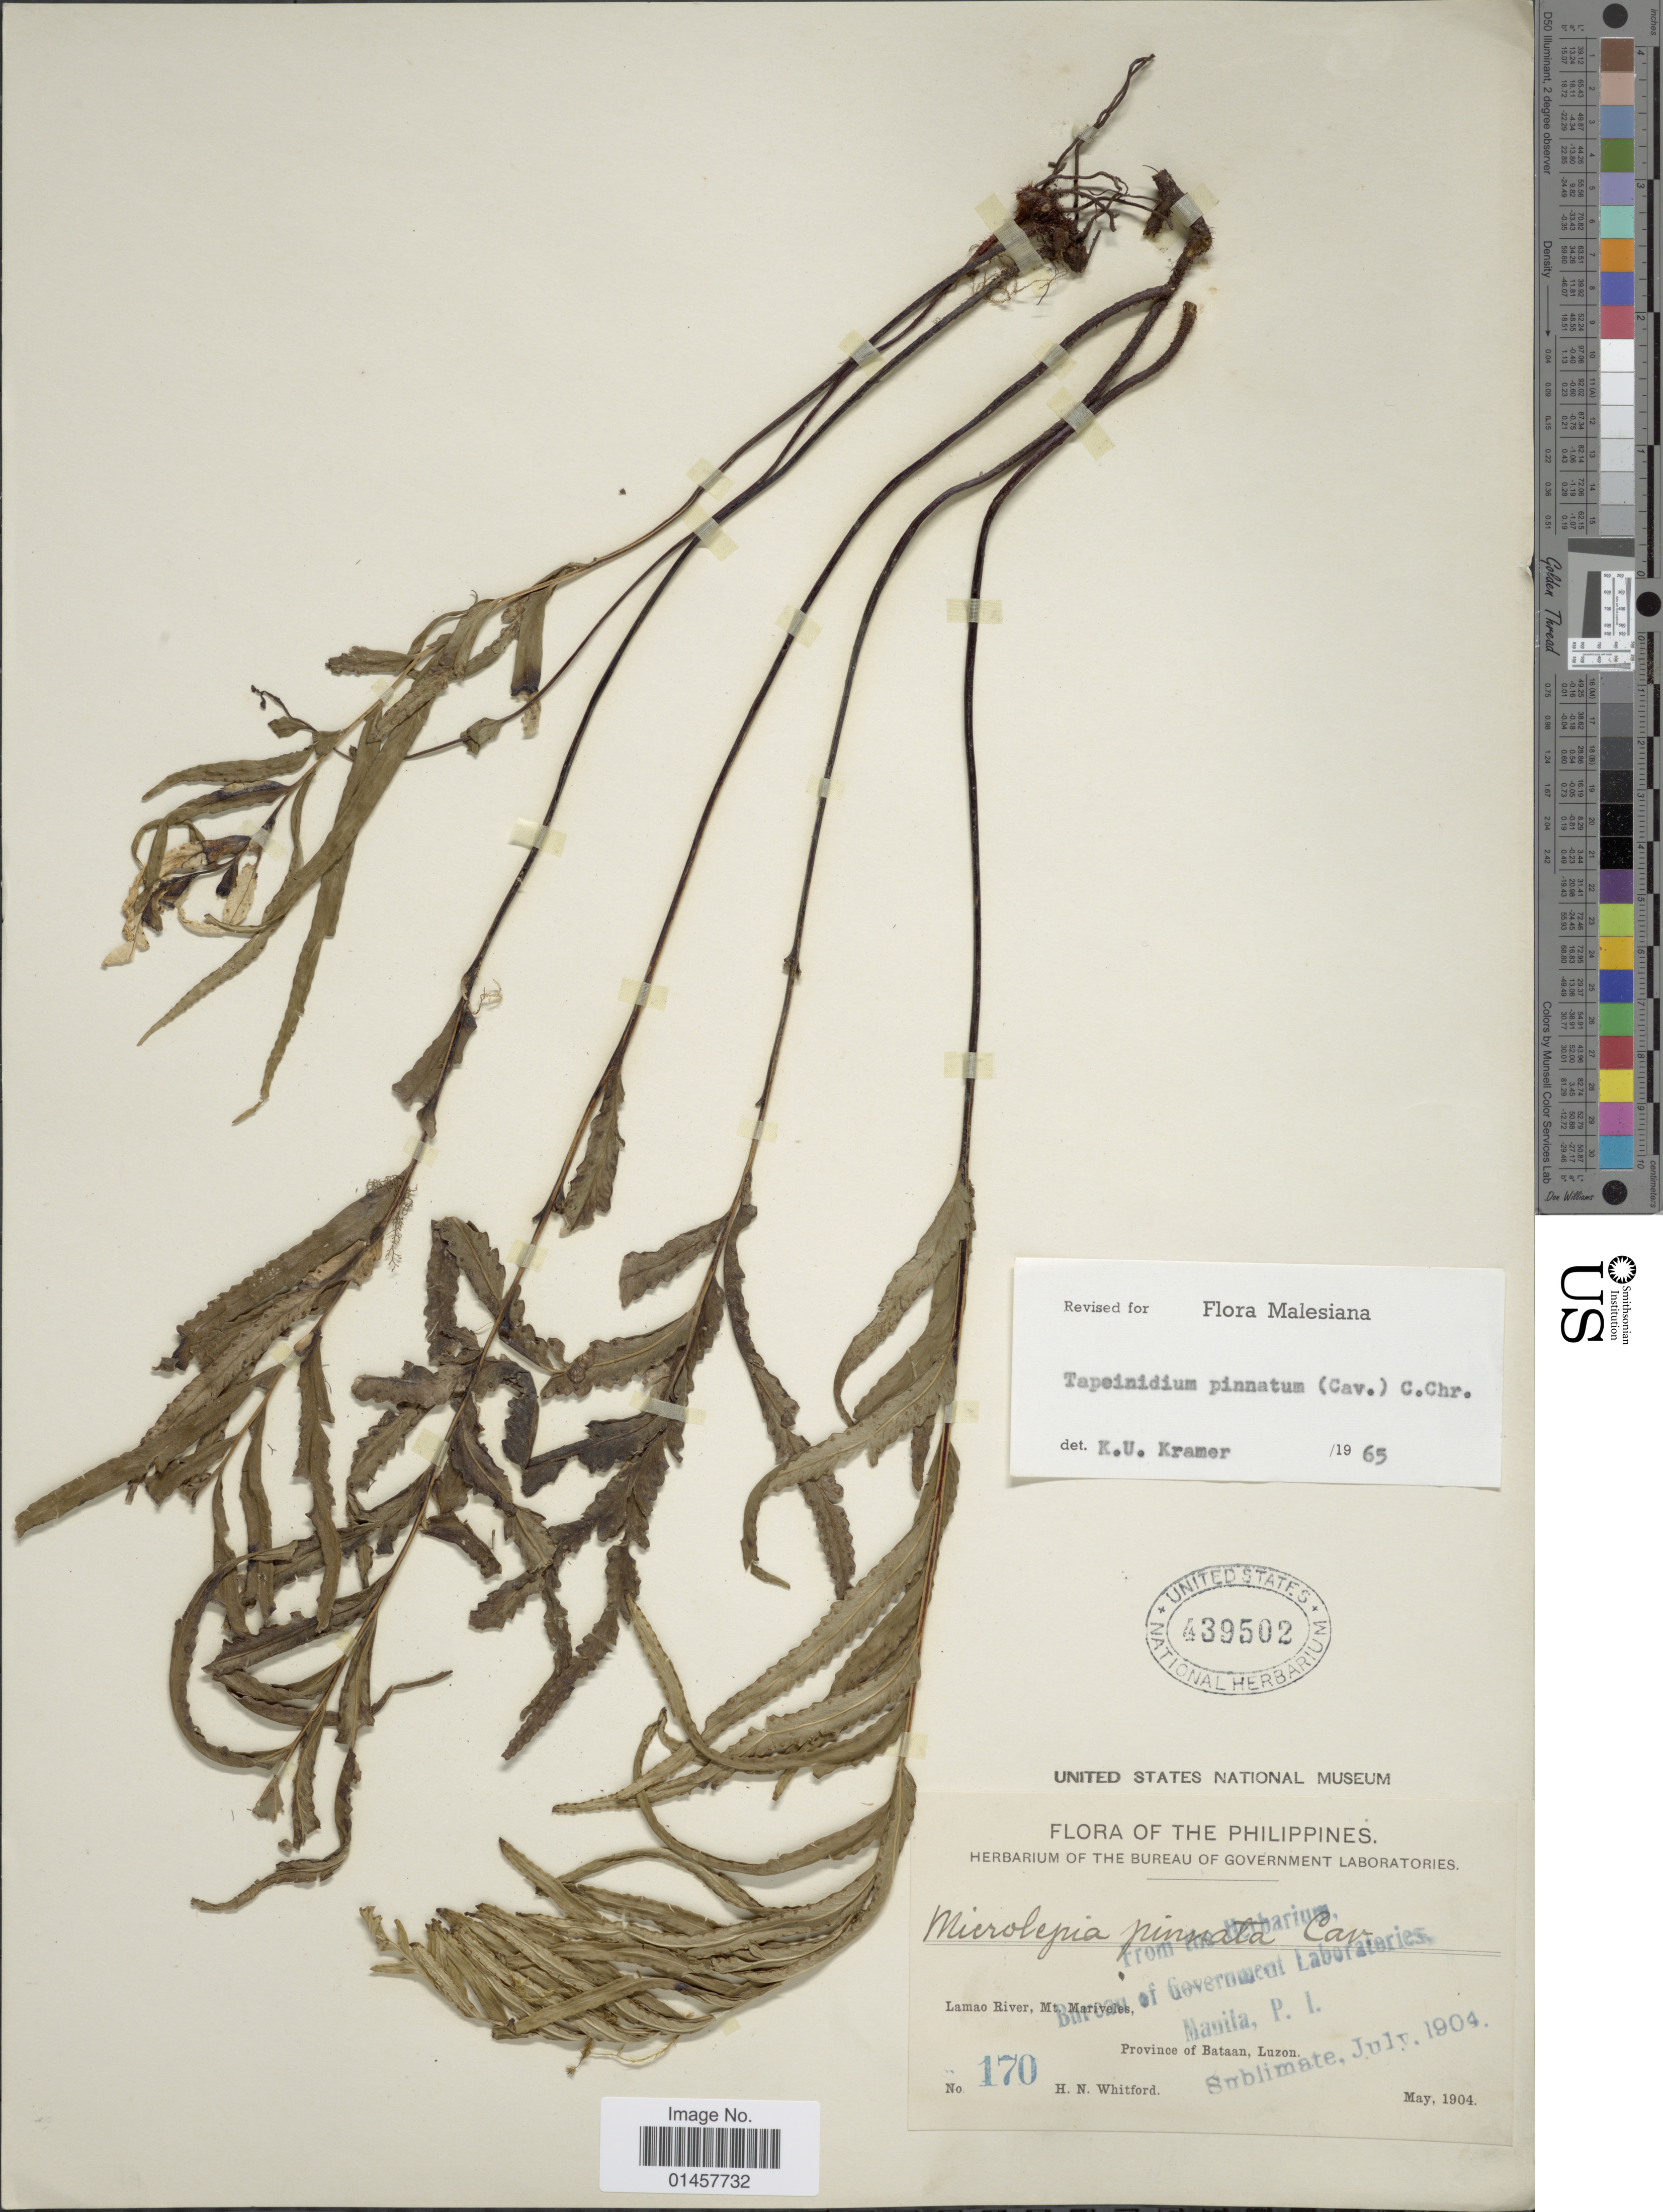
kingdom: Plantae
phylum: Tracheophyta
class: Polypodiopsida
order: Polypodiales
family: Lindsaeaceae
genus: Tapeinidium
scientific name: Tapeinidium pinnatum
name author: (Cav.) C. Chr.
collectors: H. N. Whitford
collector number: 170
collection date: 1904-05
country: Philippines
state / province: Cagayan Valley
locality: Lamao River, Mt. Mariveles, Province of bataan, Luzon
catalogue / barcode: US 439502